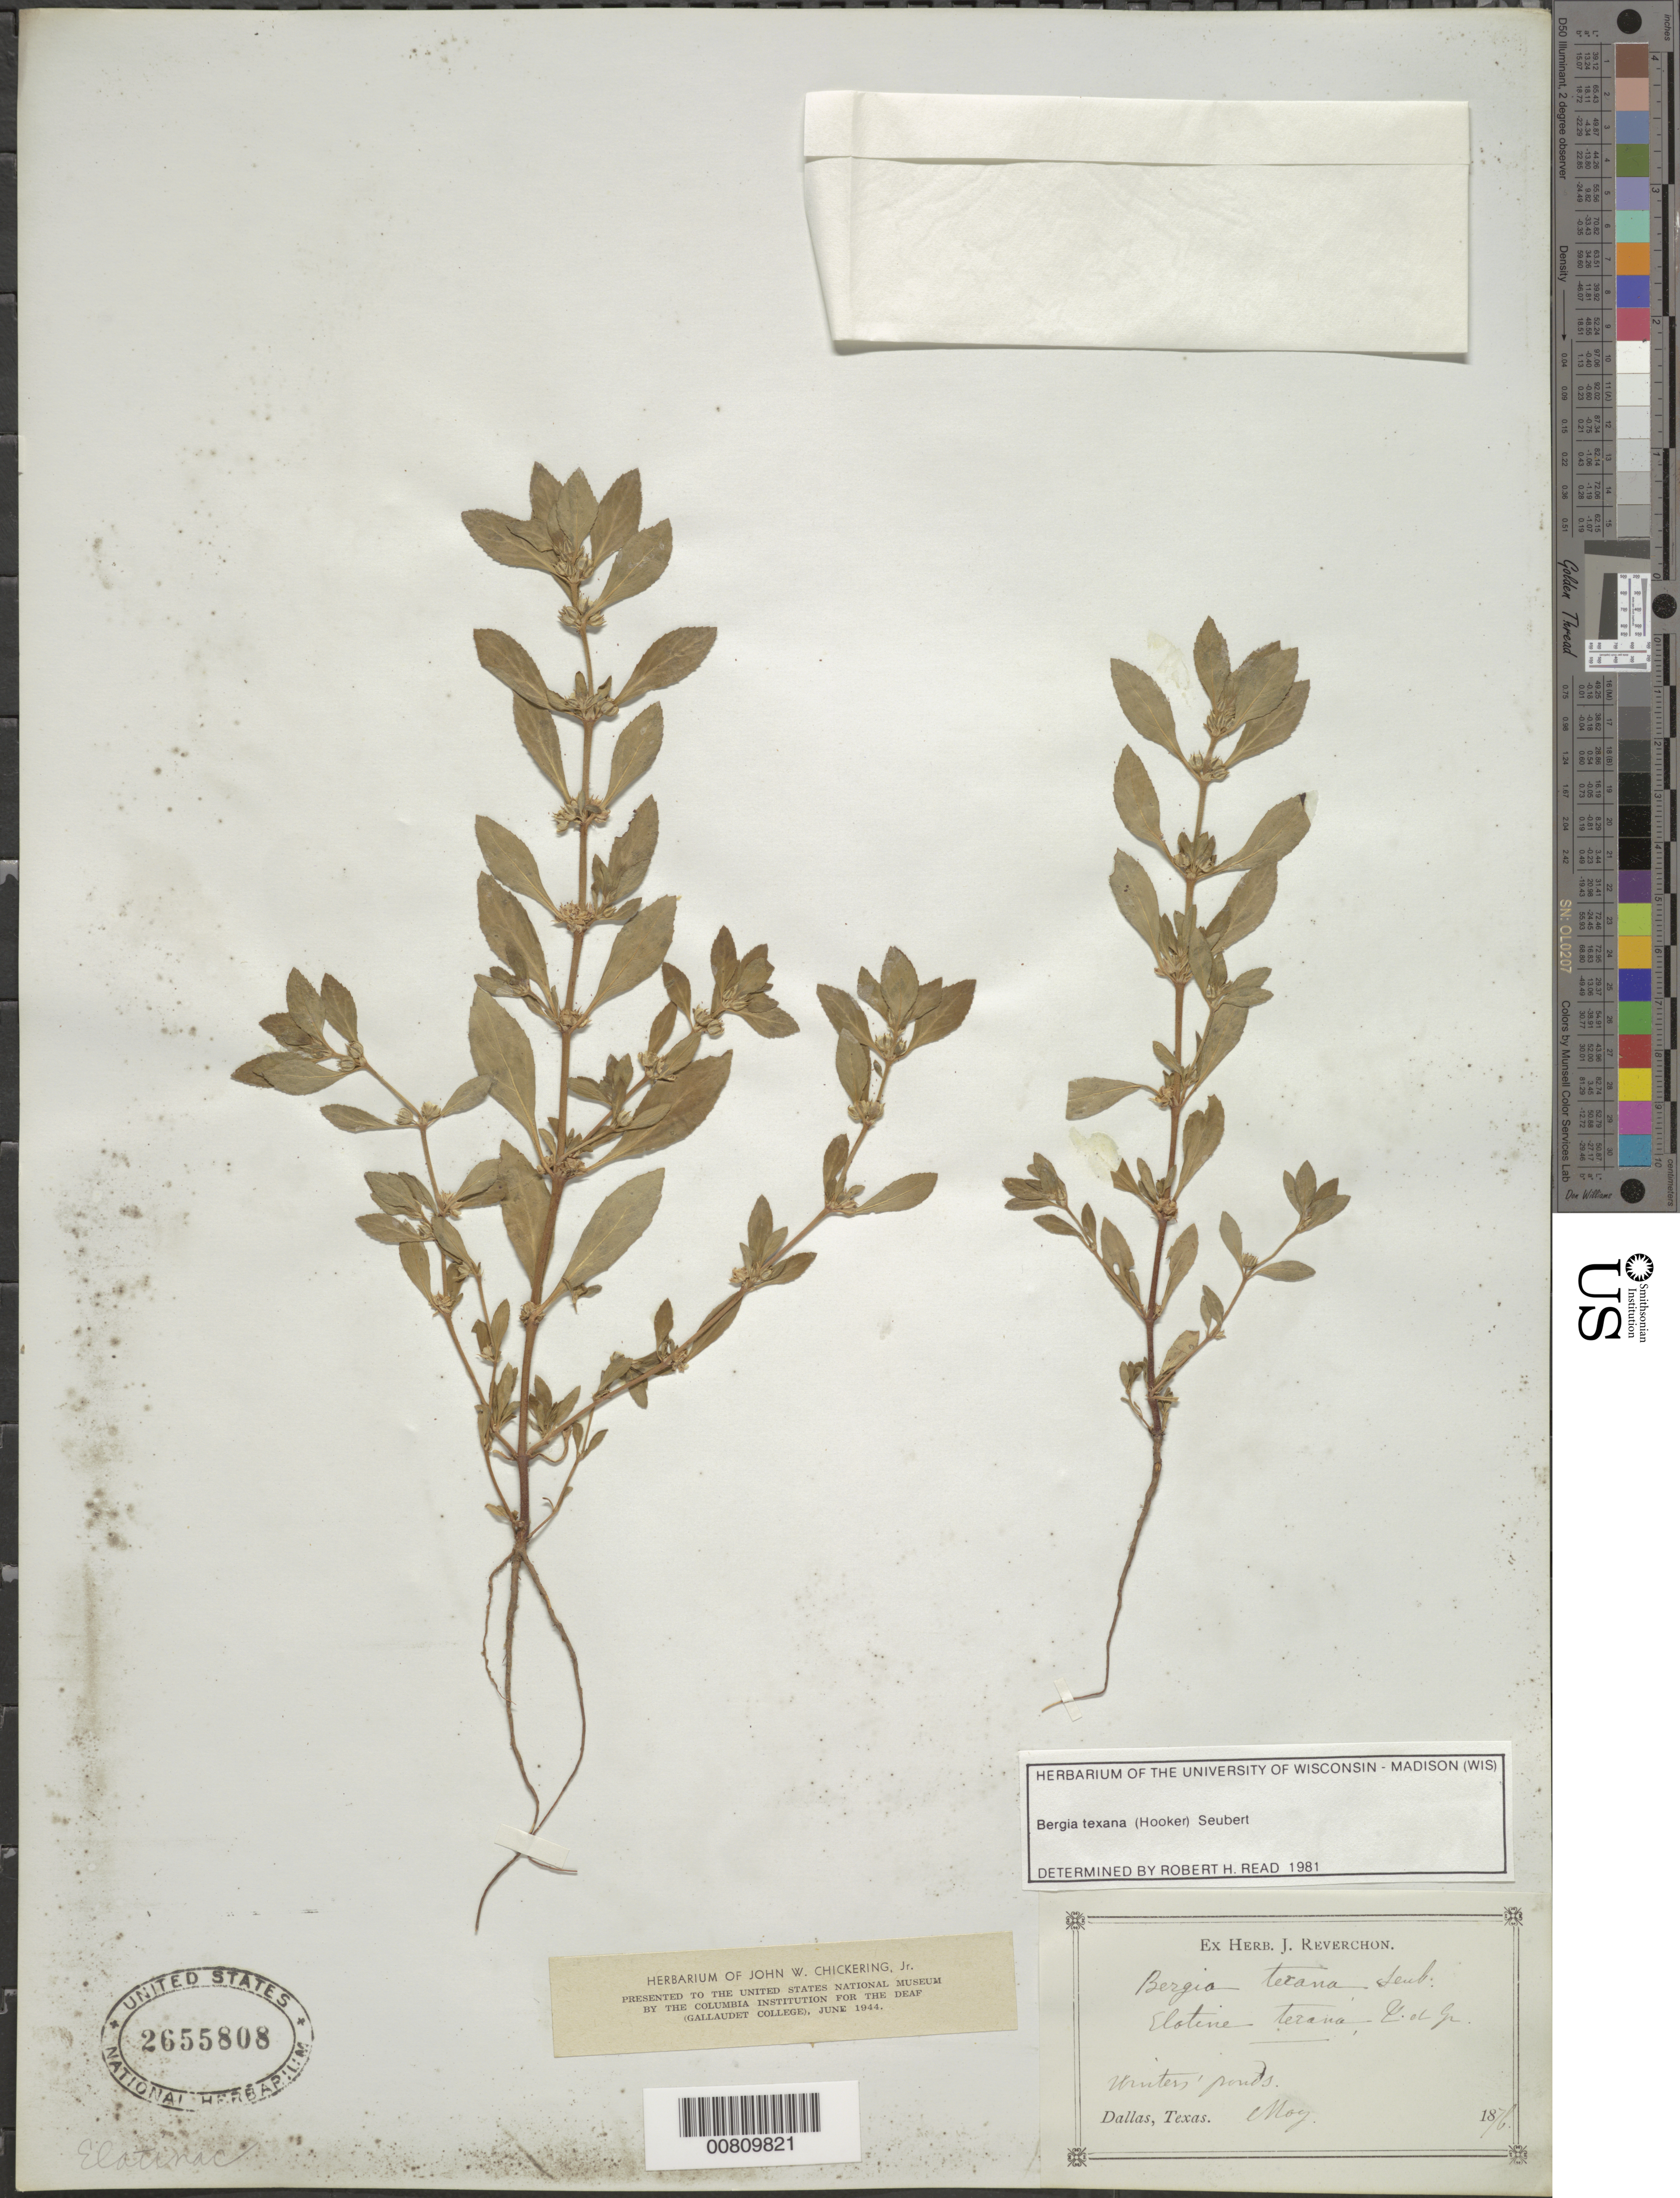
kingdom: Plantae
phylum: Tracheophyta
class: Magnoliopsida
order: Malpighiales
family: Elatinaceae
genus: Bergia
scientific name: Bergia texana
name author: (Hook.) Seub.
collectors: J. Reverchon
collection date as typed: May 1876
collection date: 1876-05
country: United States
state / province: Texas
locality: Winter's Pond, Dallas.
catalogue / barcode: US 2655808